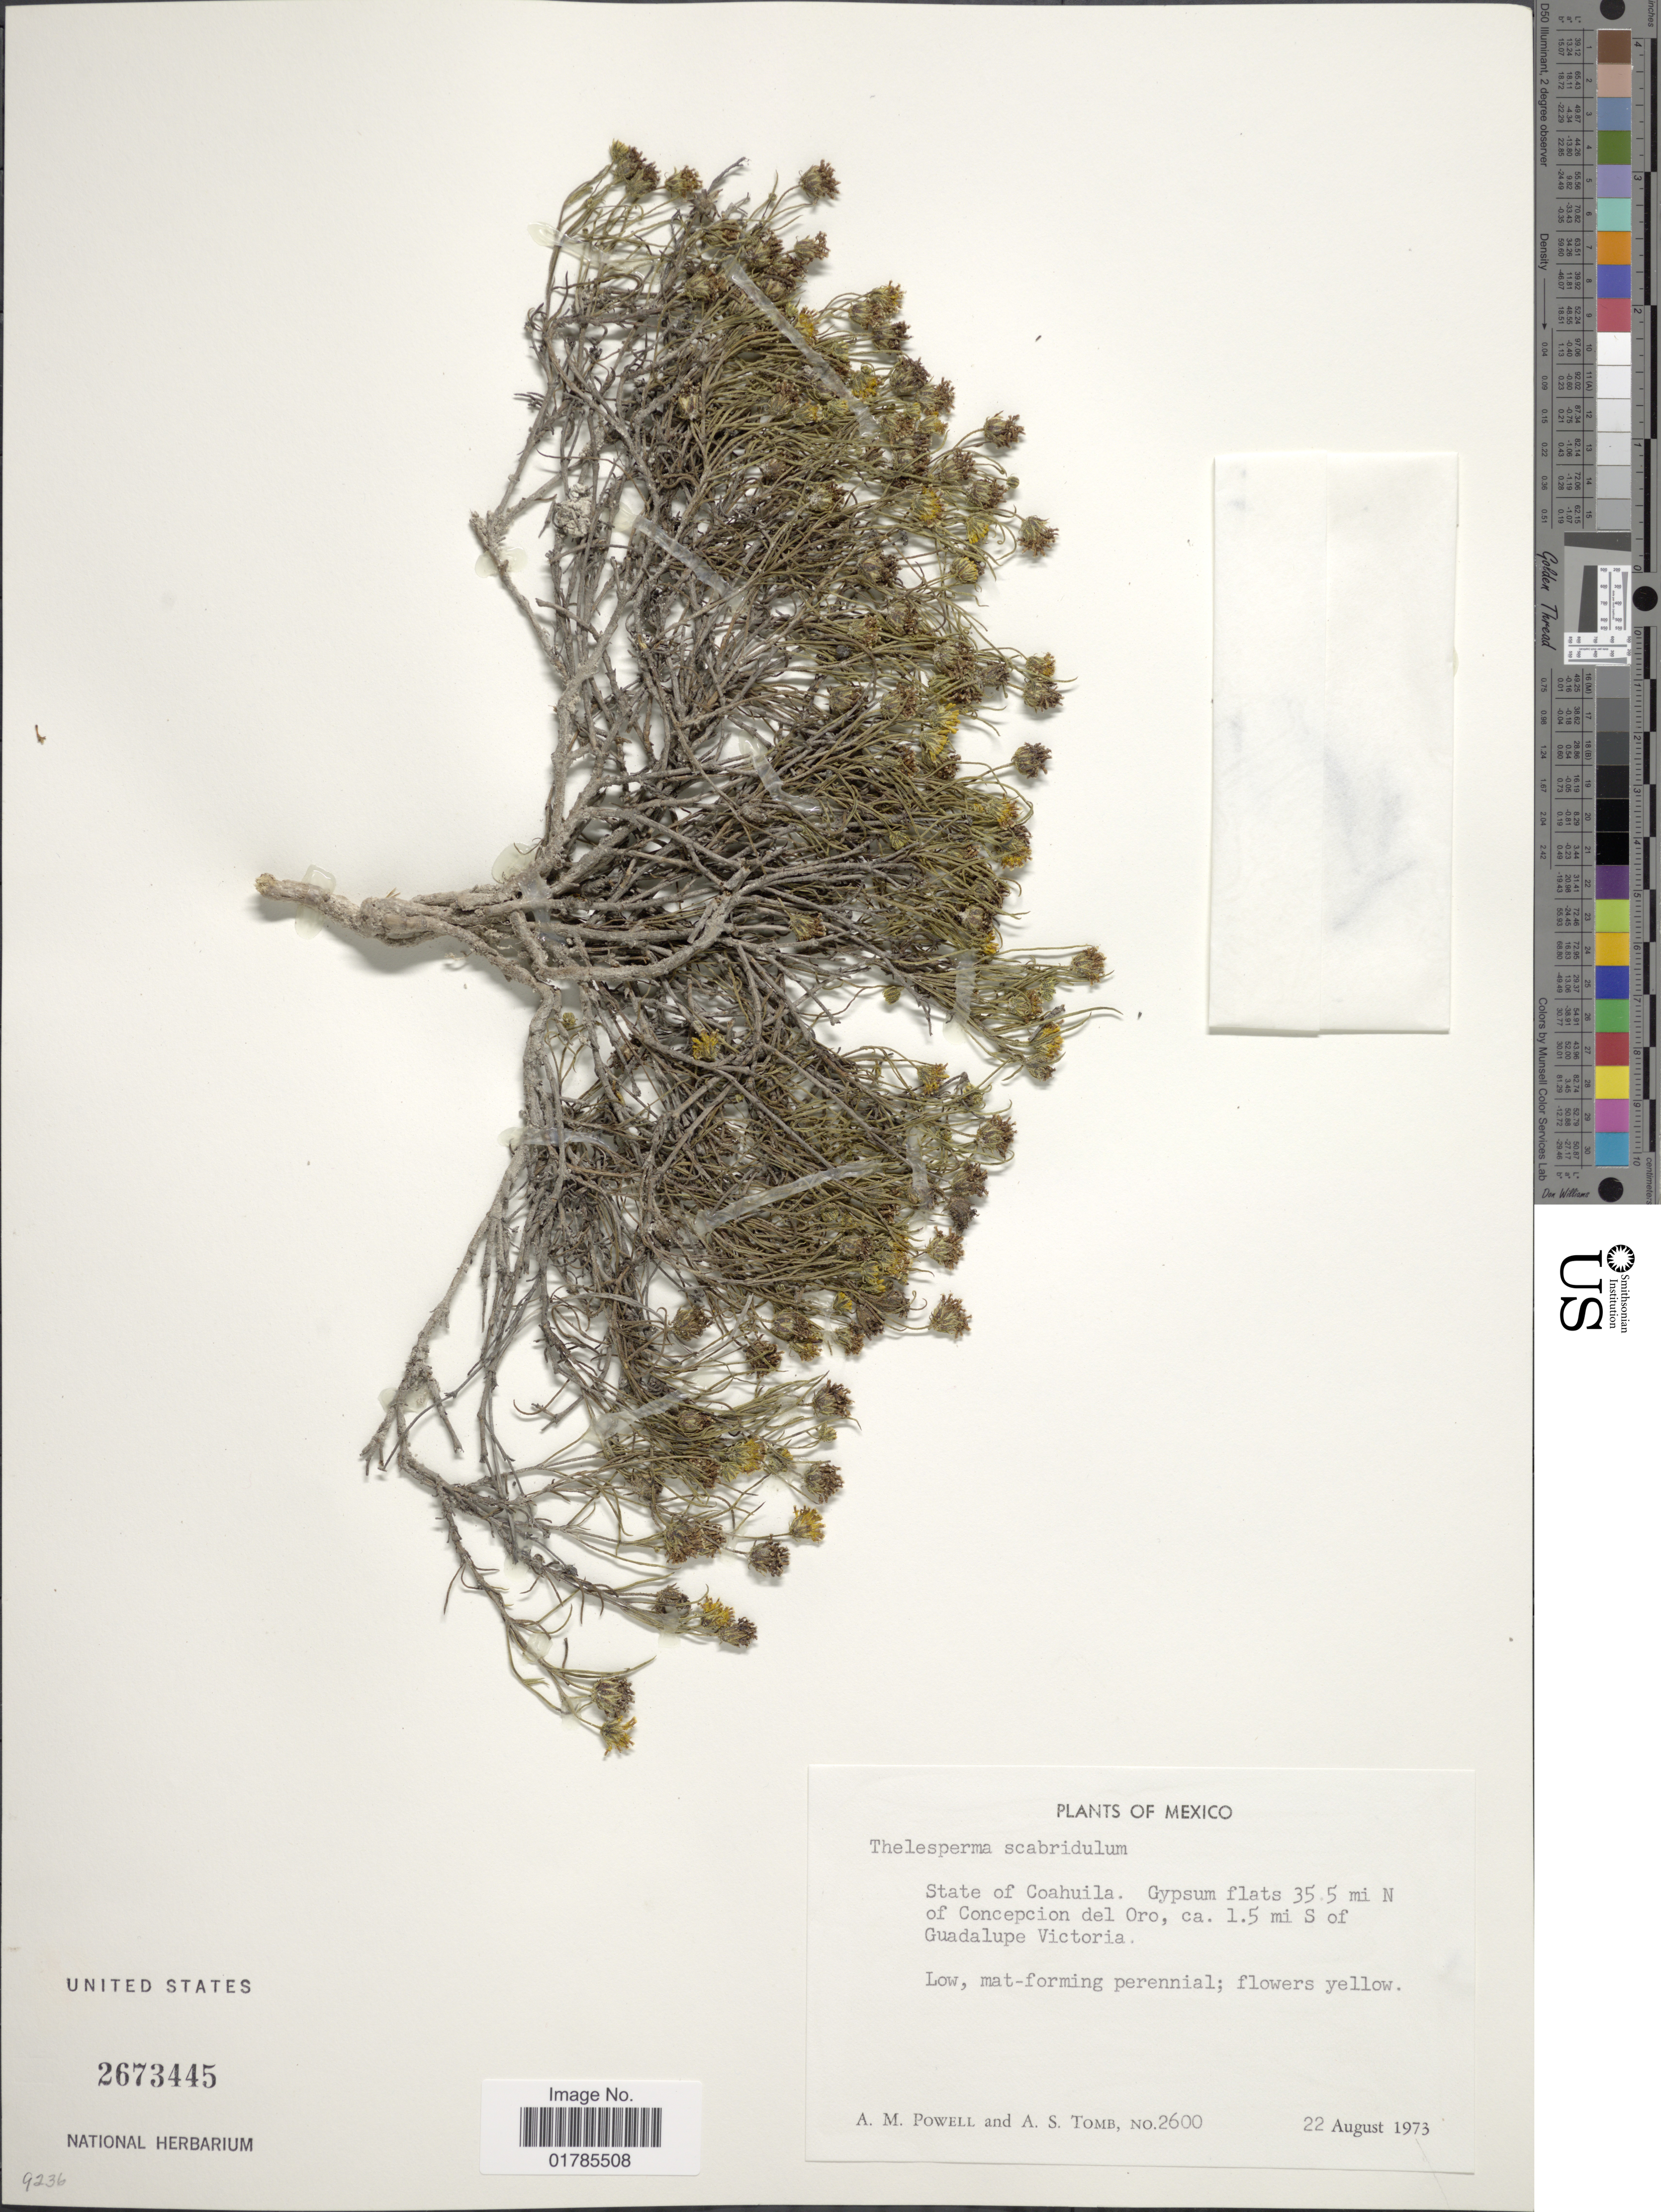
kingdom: Plantae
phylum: Tracheophyta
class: Magnoliopsida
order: Asterales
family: Asteraceae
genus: Thelesperma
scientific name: Thelesperma scabridulum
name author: S.F. Blake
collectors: A. M. Powell & A. Tomb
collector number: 2600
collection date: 1973-08-22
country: Mexico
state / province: Coahuila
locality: Gypsum flats 35.5 mi N of Concepcion del oro, ca. 1.5 mi S of Guadelupe Victoria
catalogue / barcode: US 2673445